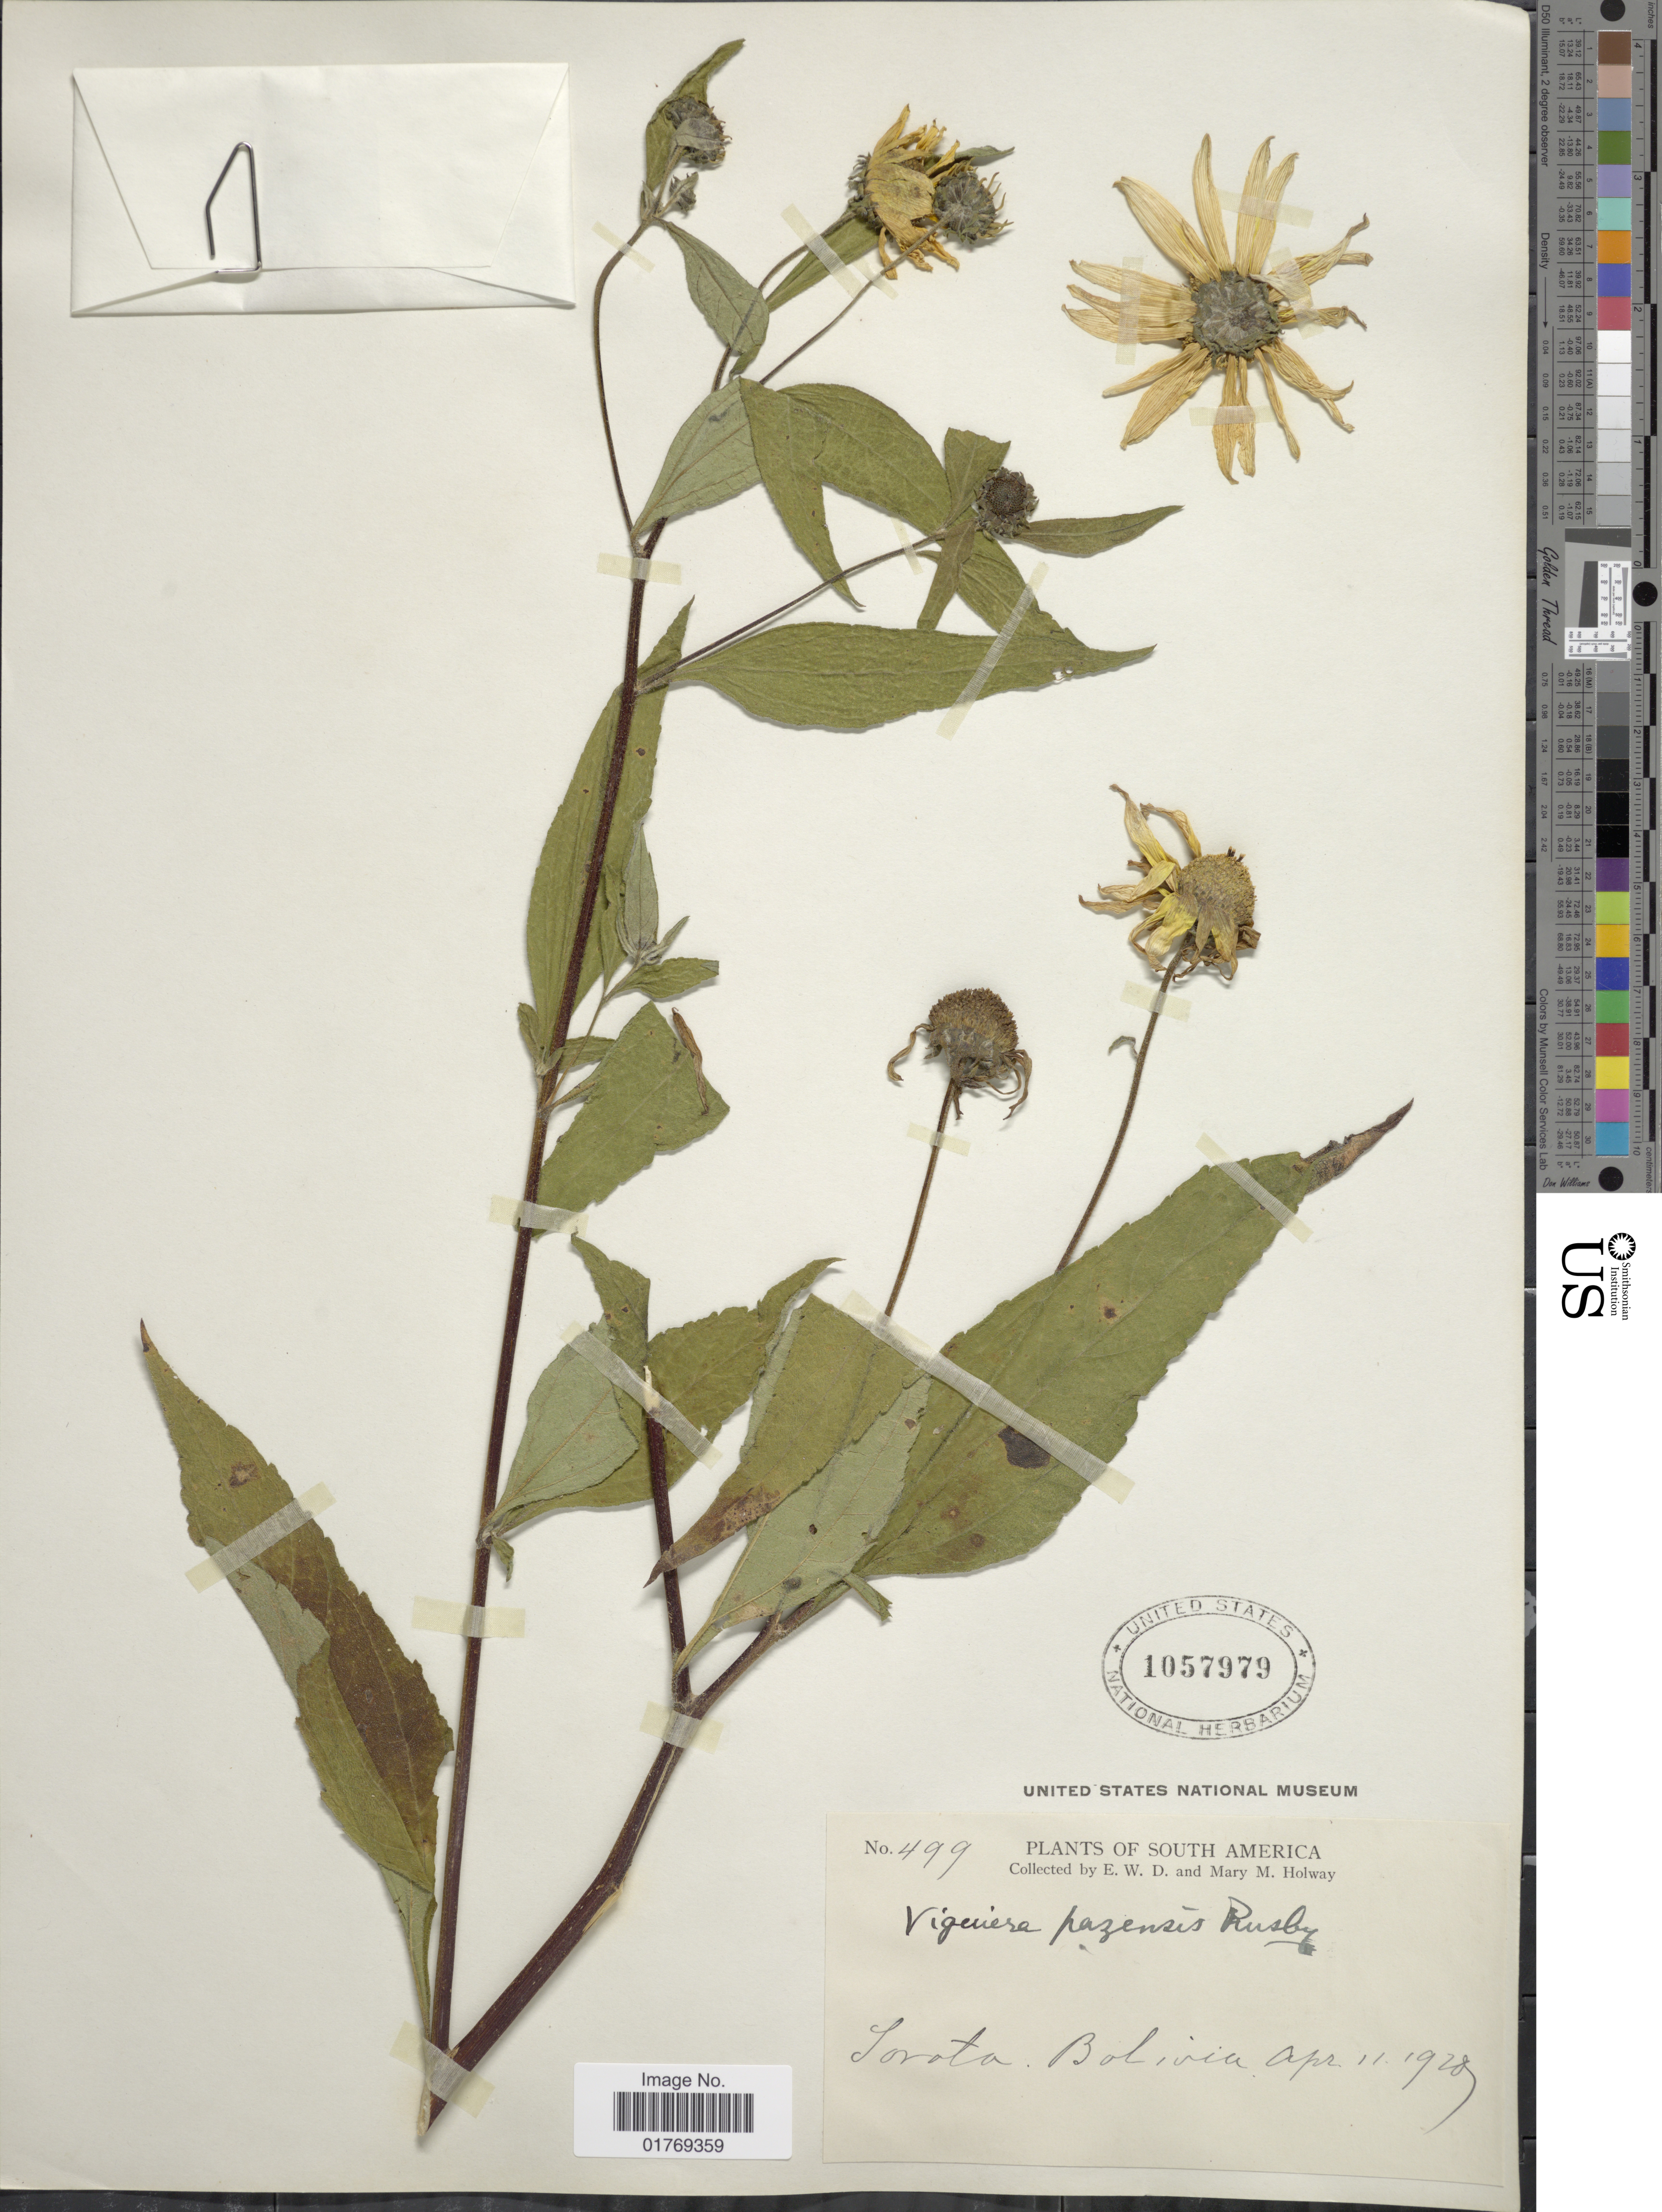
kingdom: Plantae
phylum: Tracheophyta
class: Magnoliopsida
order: Asterales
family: Asteraceae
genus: Viguiera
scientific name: Viguiera sp.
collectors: E. W. D. Holway & M. M. Holway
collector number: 499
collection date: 1929-04-11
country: Bolivia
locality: Sorata, Bolivia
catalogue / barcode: US 1057979